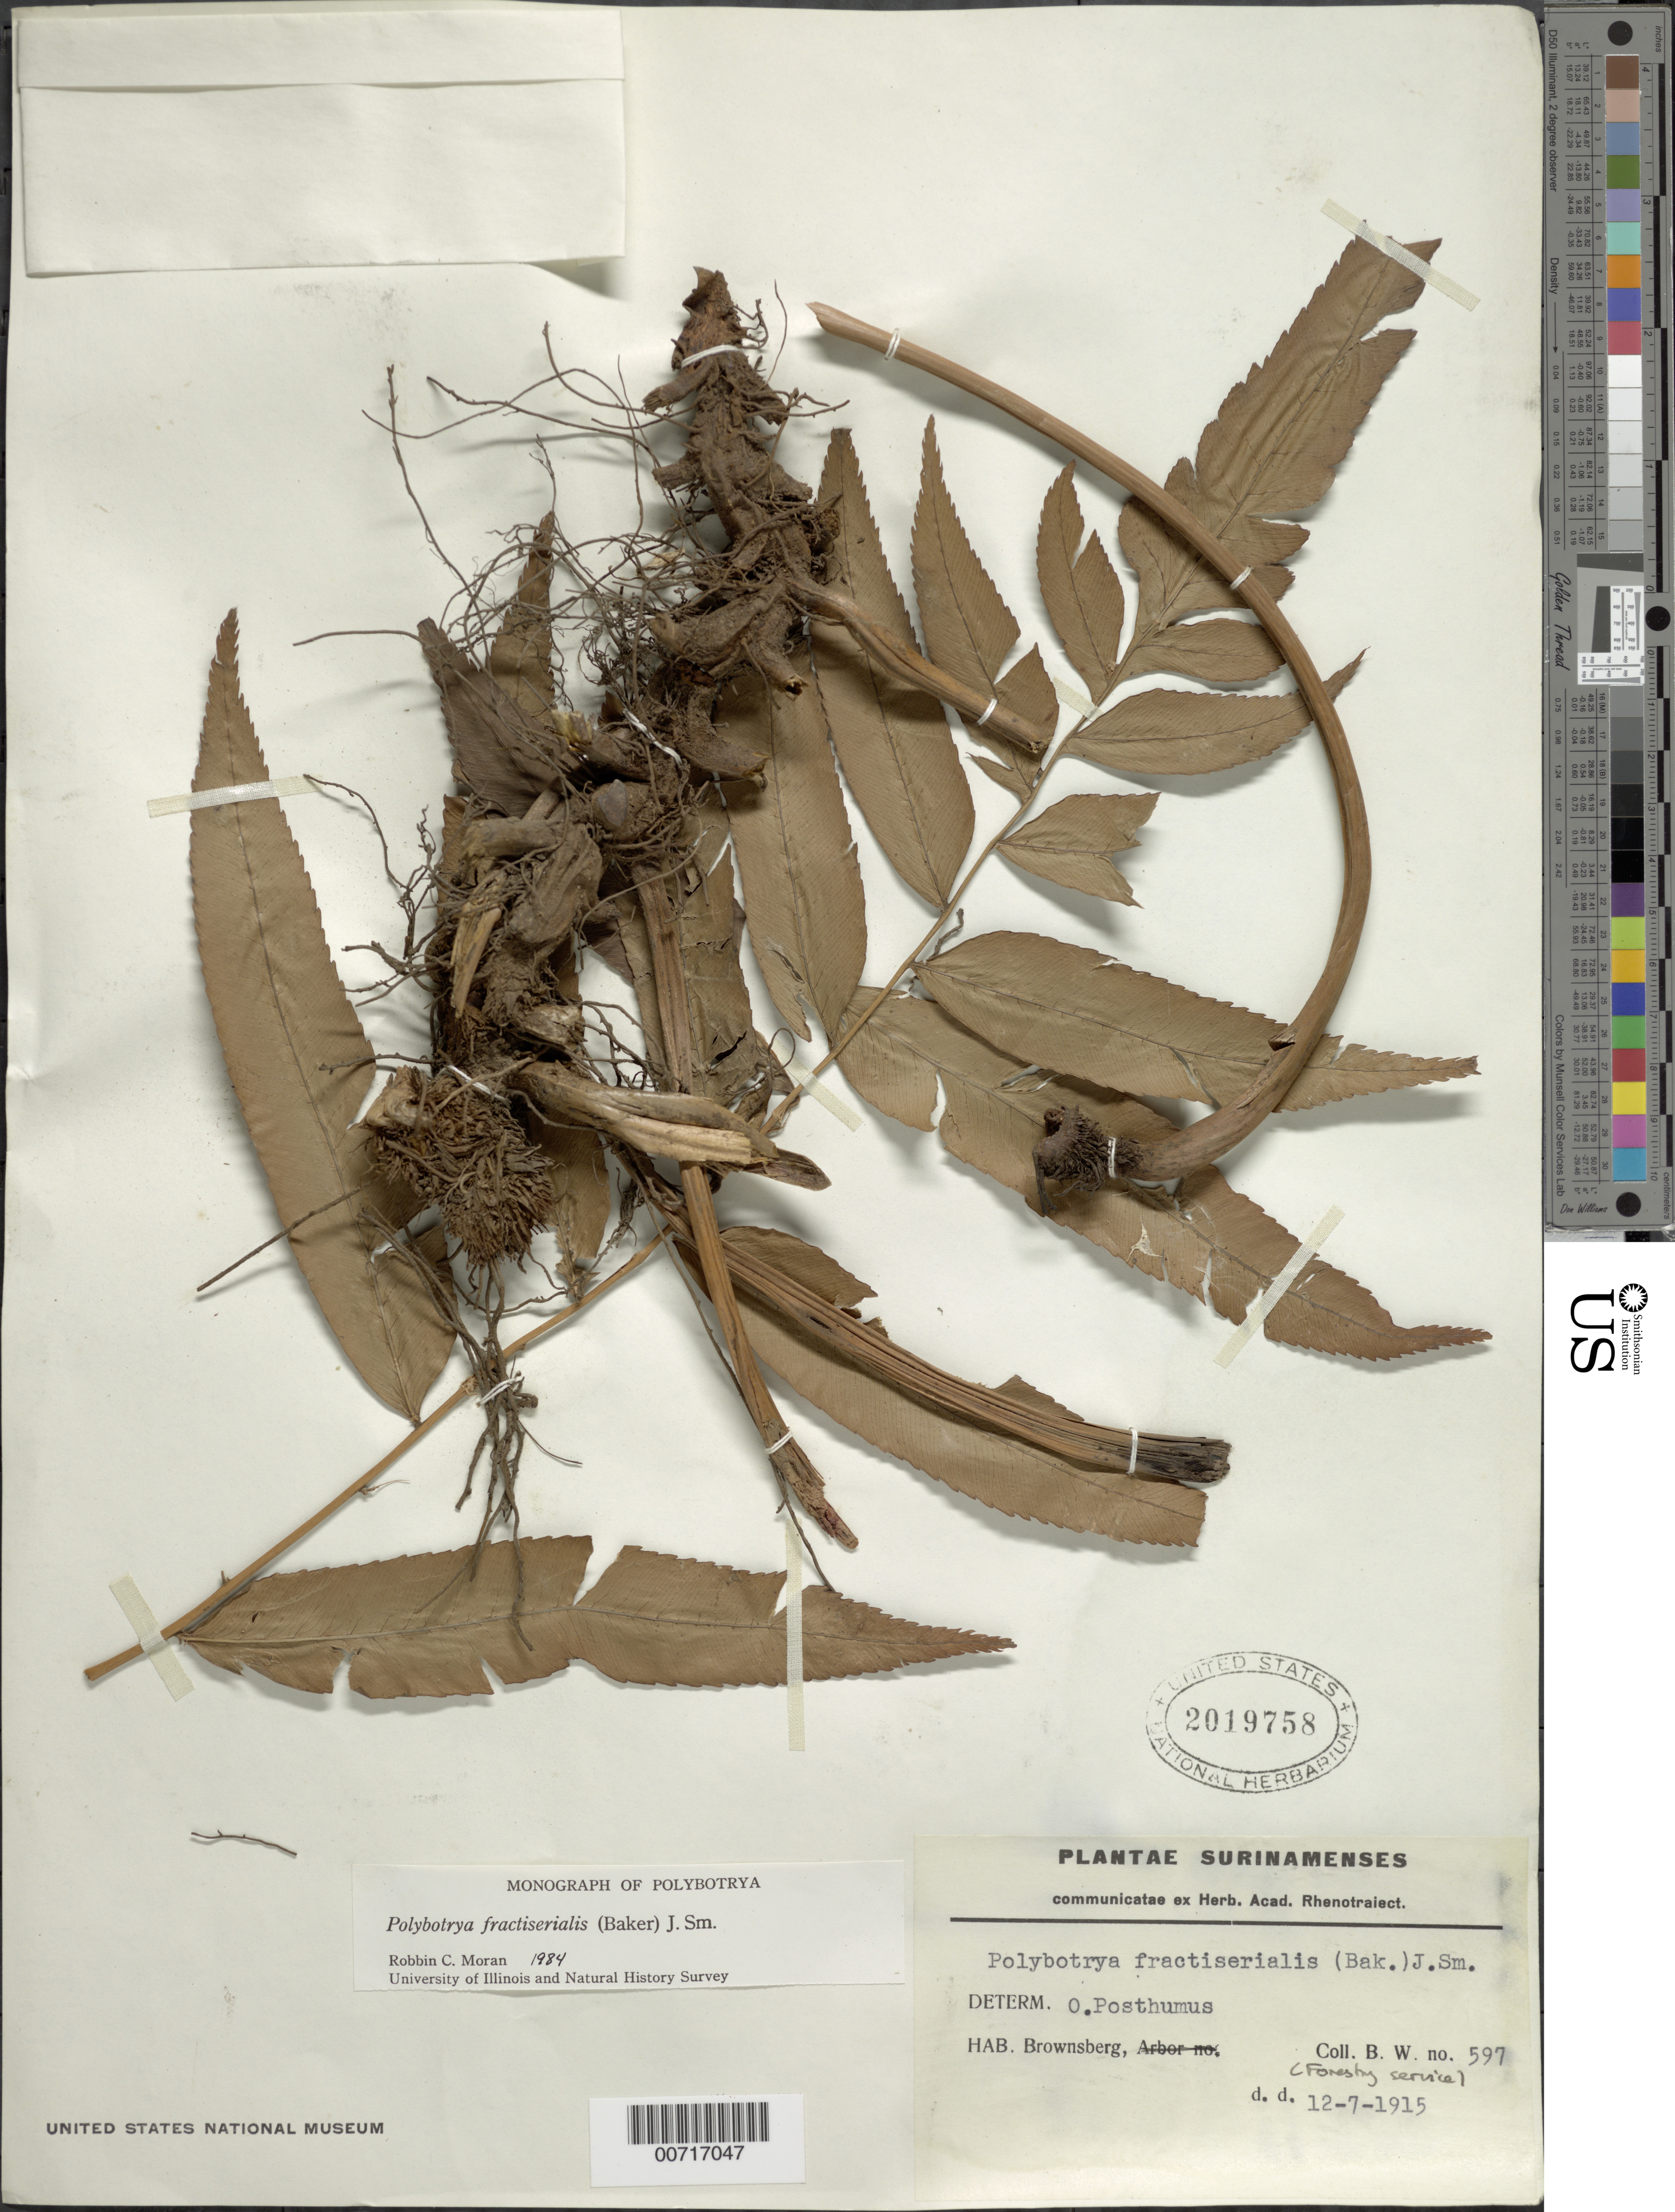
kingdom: Plantae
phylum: Tracheophyta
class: Polypodiopsida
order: Polypodiales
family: Dryopteridaceae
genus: Polybotrya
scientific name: Polybotrya fractiserialis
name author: (Baker) J. Sm.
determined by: Moran, R. C.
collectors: Collector illegible, G. Stahel & -. Gonggrijp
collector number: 597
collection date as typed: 12-Jul-15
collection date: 1915-07-12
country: Suriname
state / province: Brokopondo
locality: Brownsberg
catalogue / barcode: US 2019758